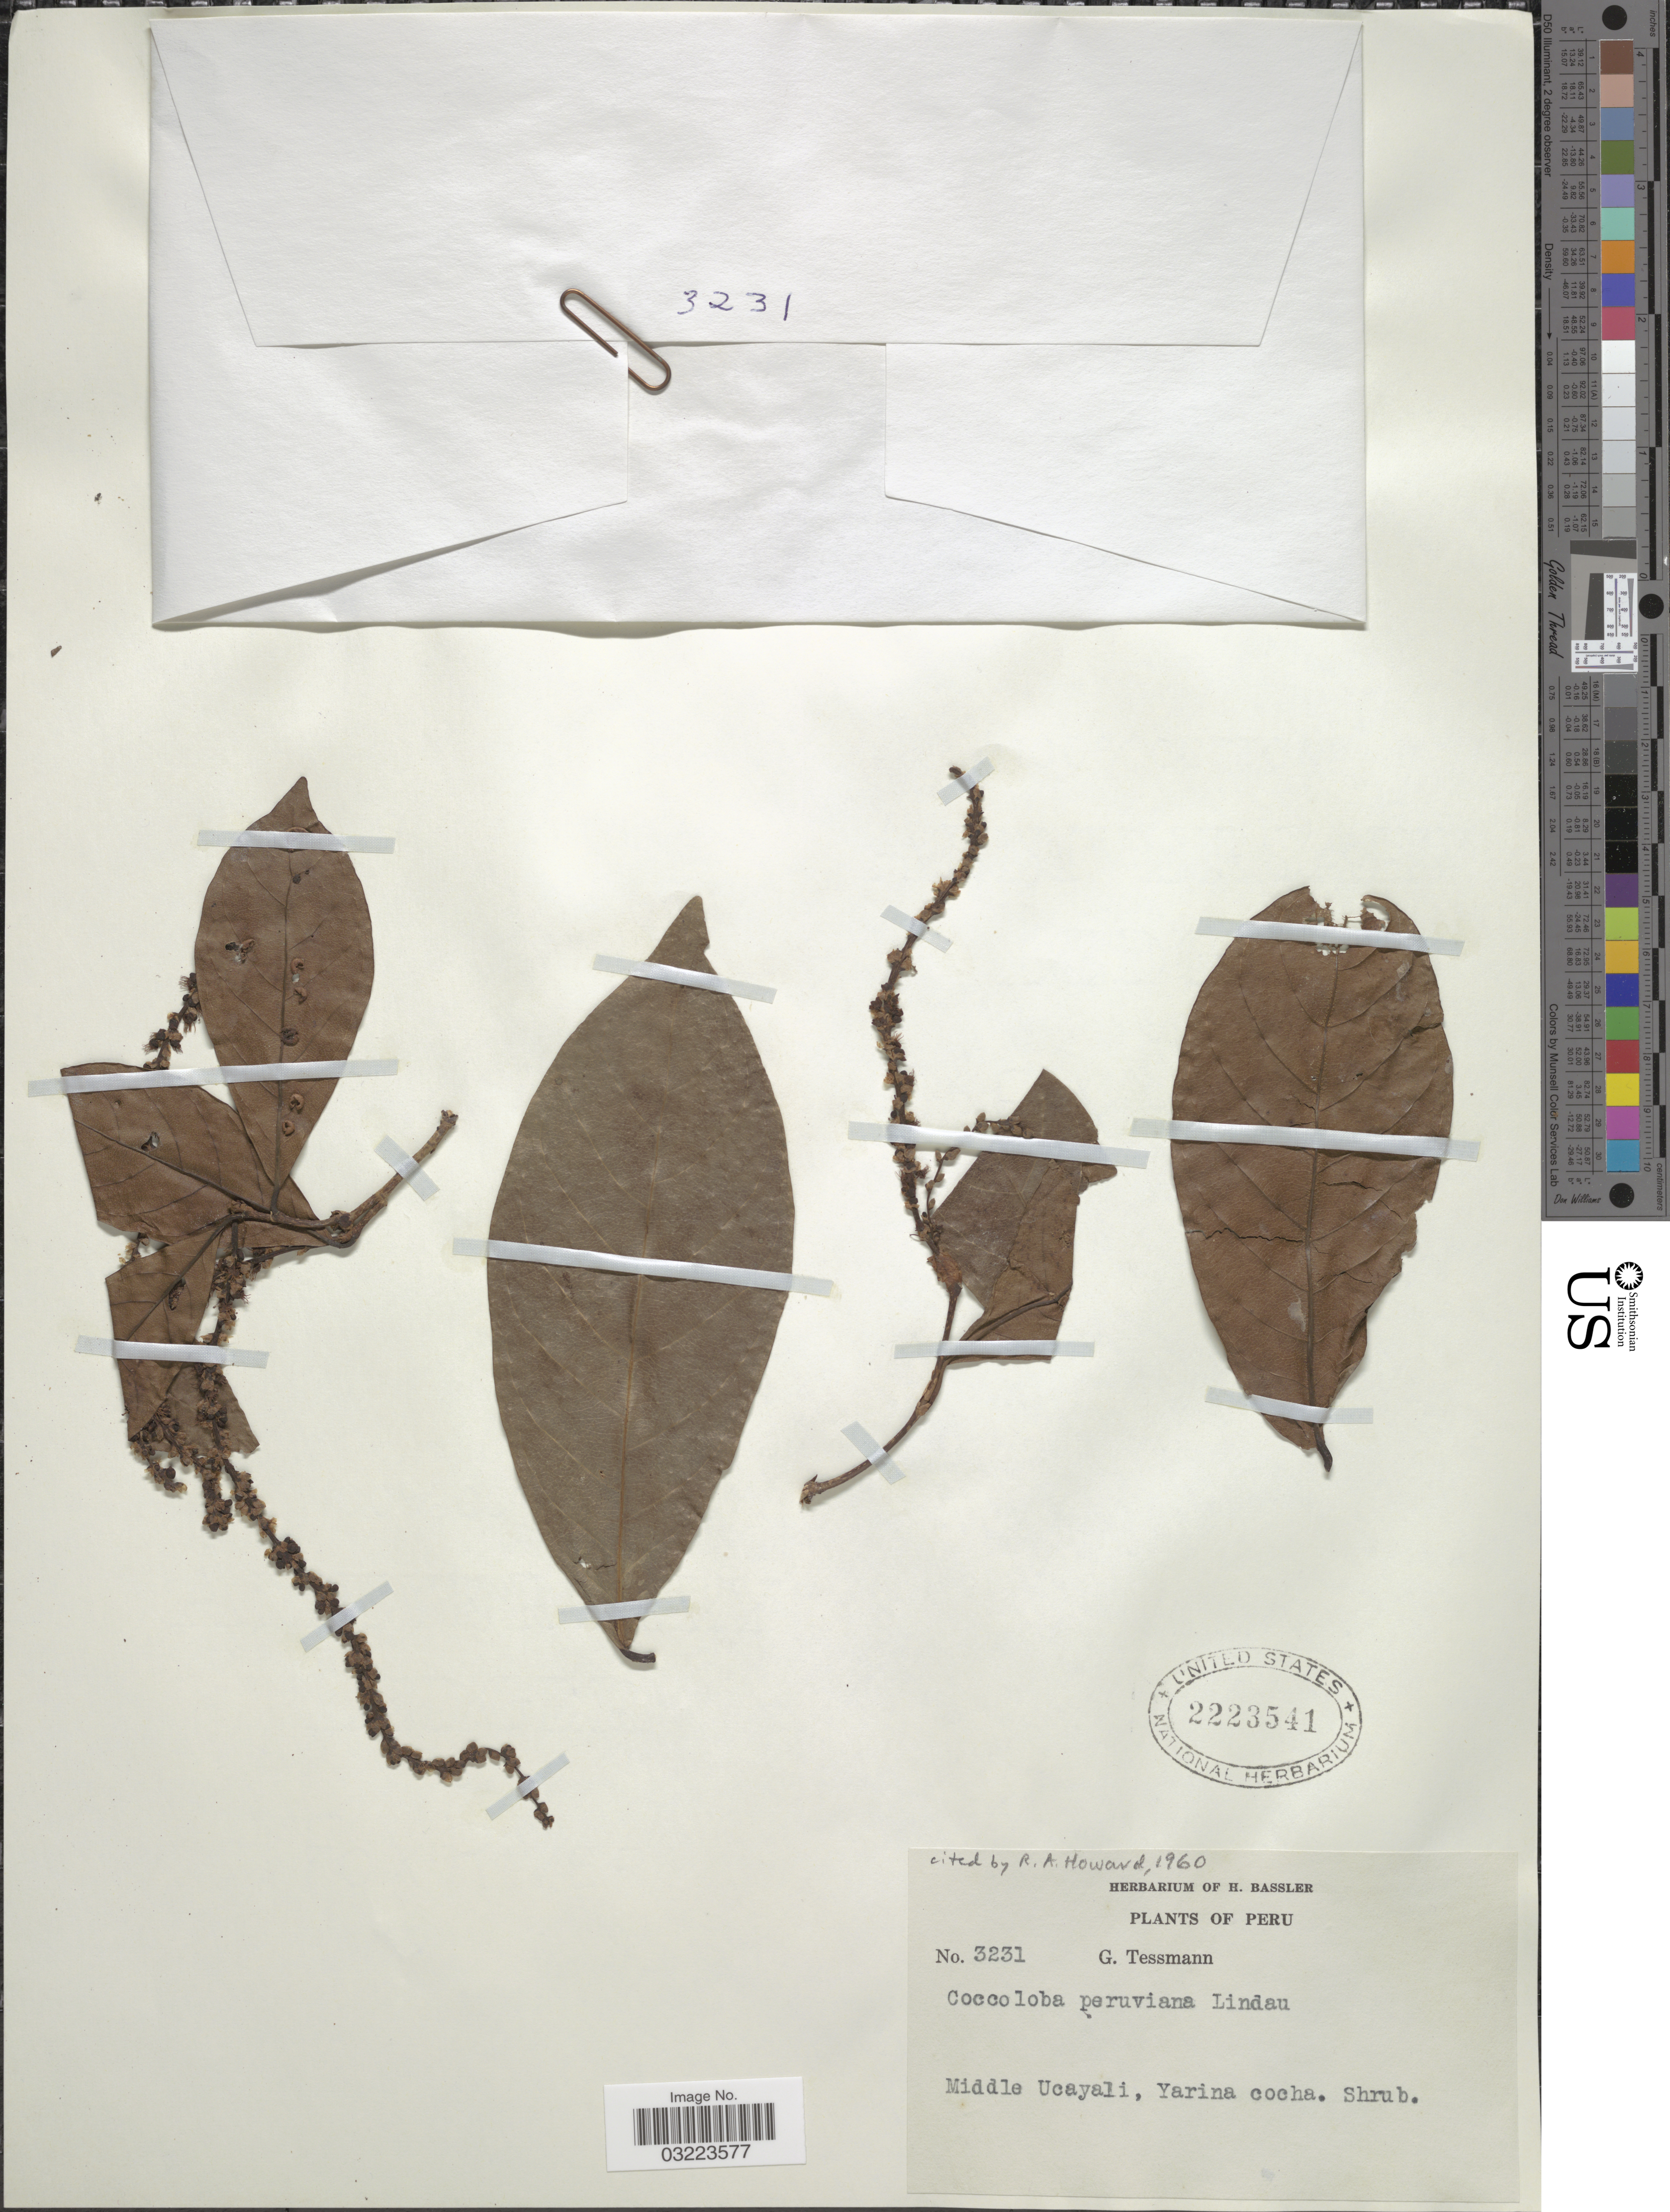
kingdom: Plantae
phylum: Tracheophyta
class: Magnoliopsida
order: Caryophyllales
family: Polygonaceae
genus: Coccoloba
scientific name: Coccoloba peruviana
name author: Lindau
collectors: G. Tessmann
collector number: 3231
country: Peru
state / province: Ucayali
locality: Middle Ucayali, Yarina cocha.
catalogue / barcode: US 2223541